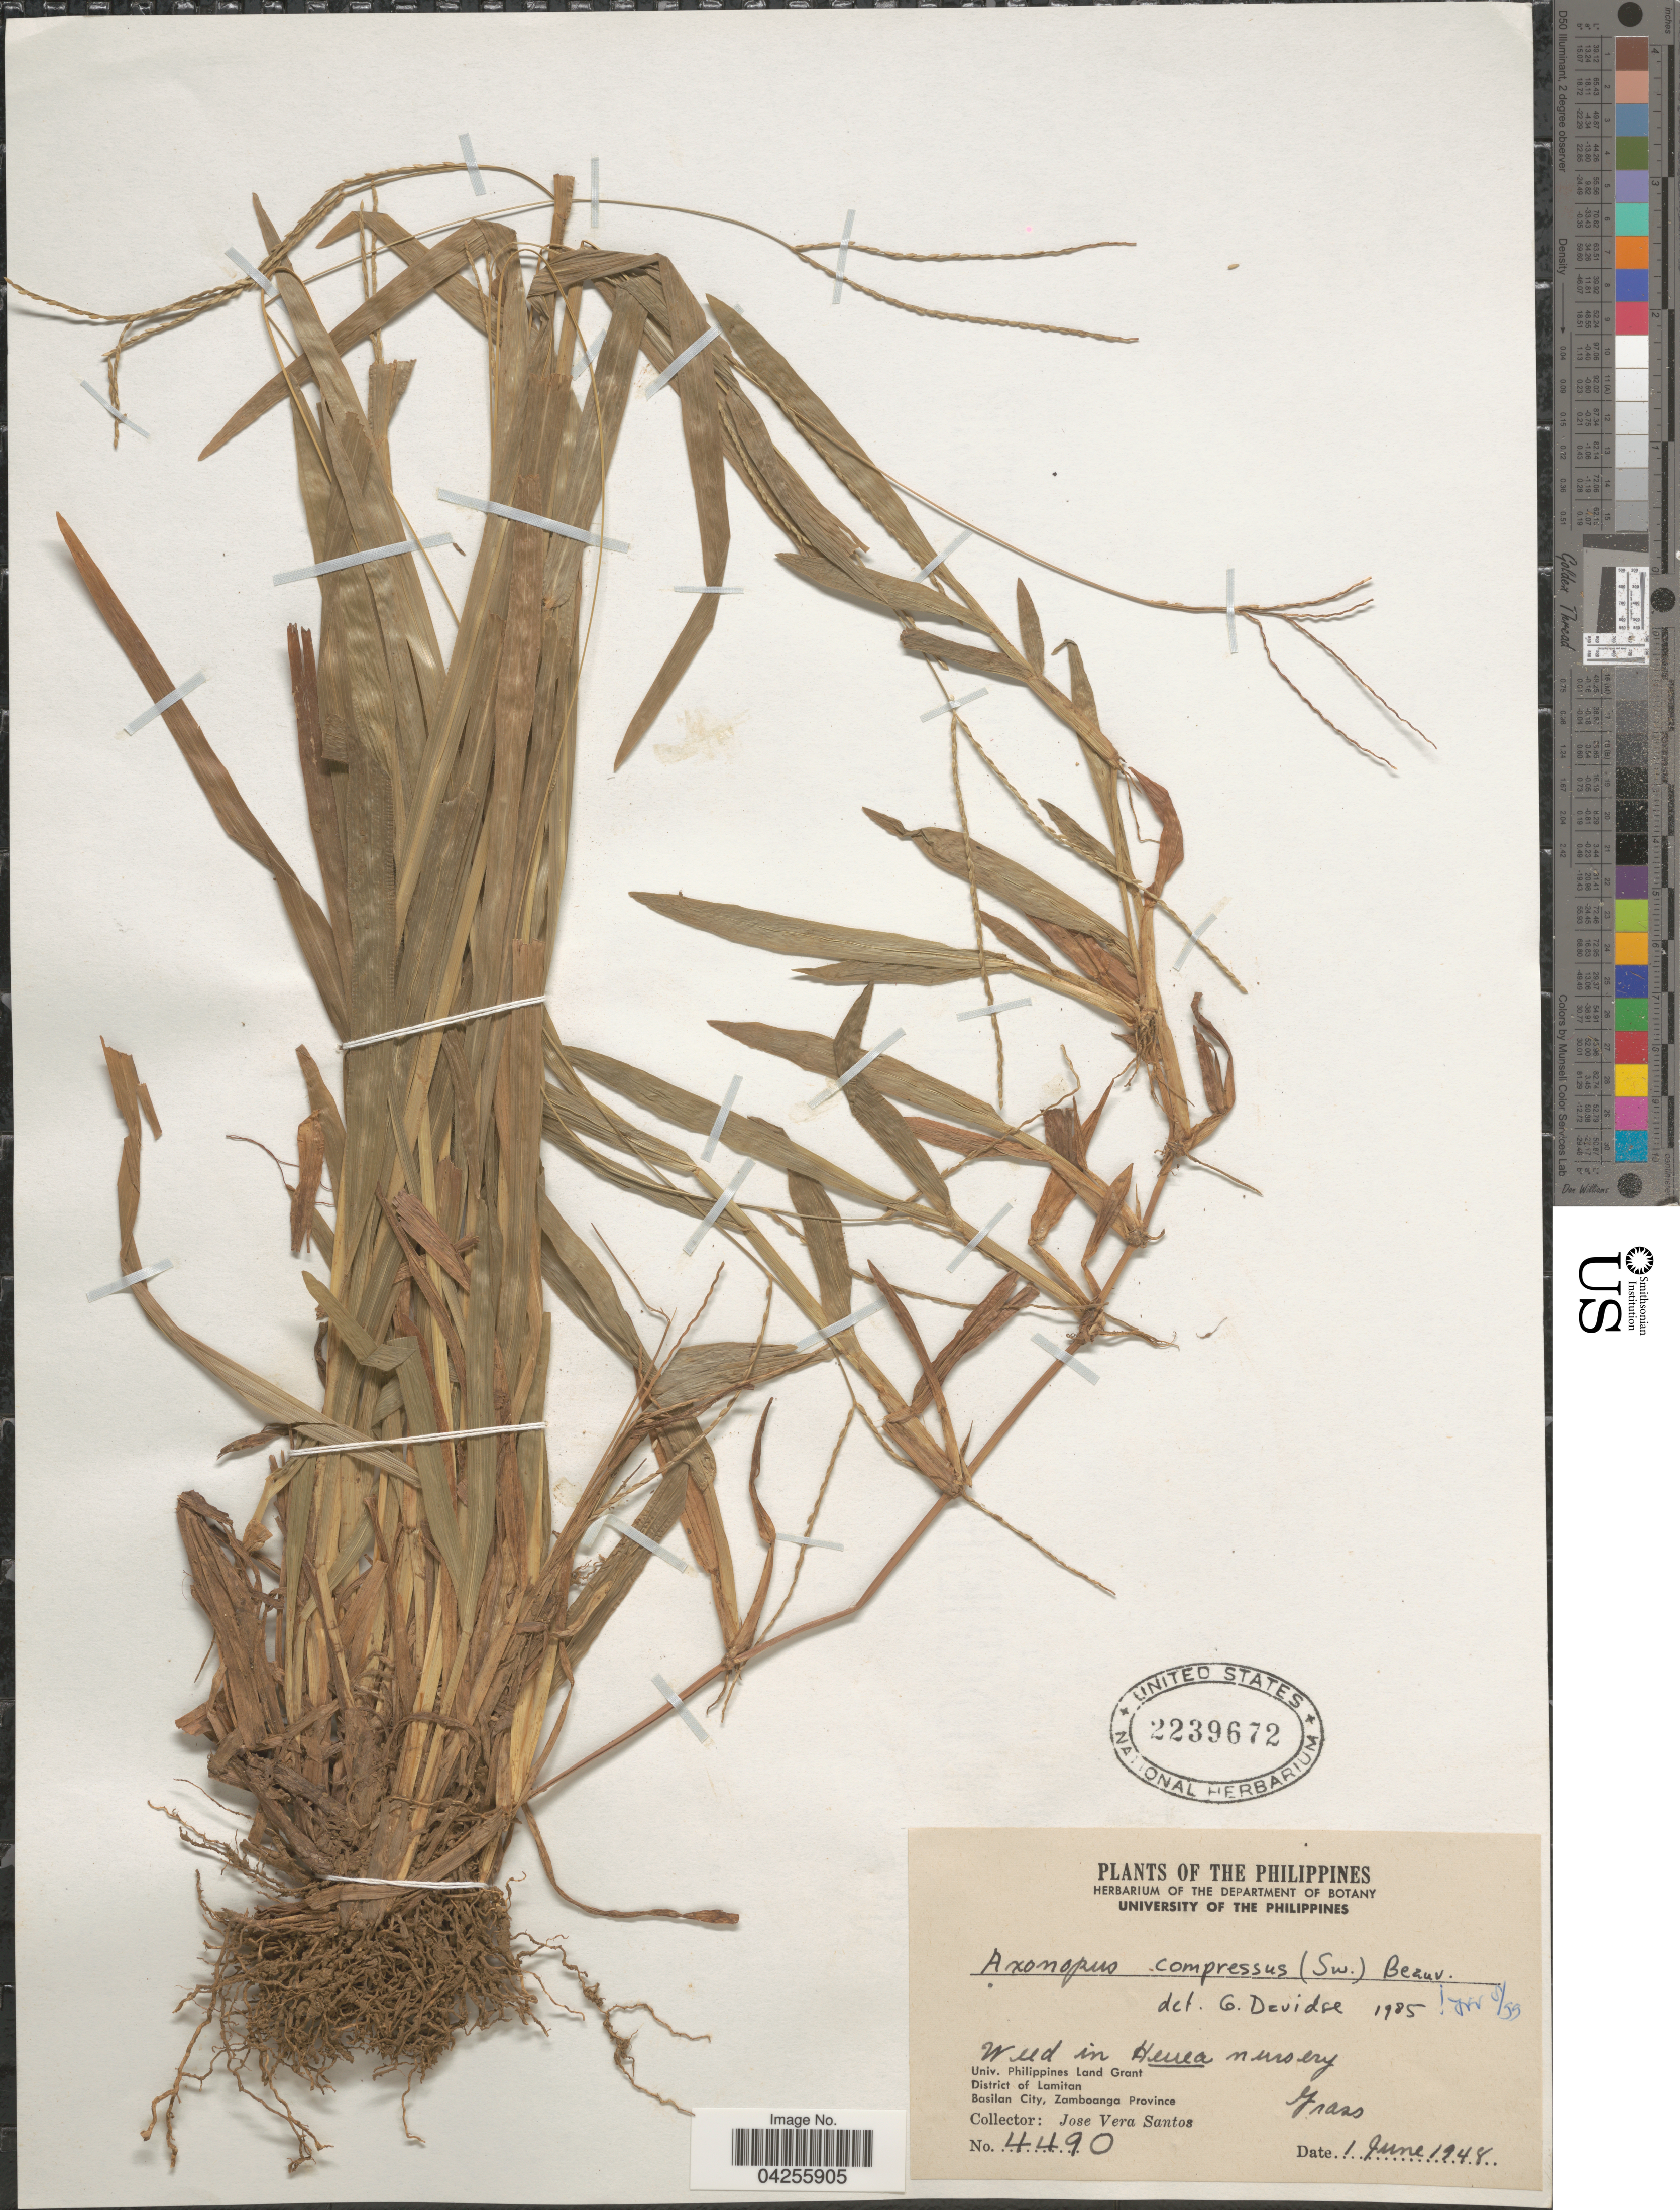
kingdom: Plantae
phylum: Tracheophyta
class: Liliopsida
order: Poales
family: Poaceae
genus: Axonopus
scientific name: Axonopus compressus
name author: (Sw.) P. Beauv.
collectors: J. V. Santos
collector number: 4490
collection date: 1948-06-01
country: Philippines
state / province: Zamboanga Peninsula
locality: Weed in Henea nursery. Univ. Philippines Land Grant. District of Lamitan. Basilan City, Zamboanga Province.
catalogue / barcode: US 2239672